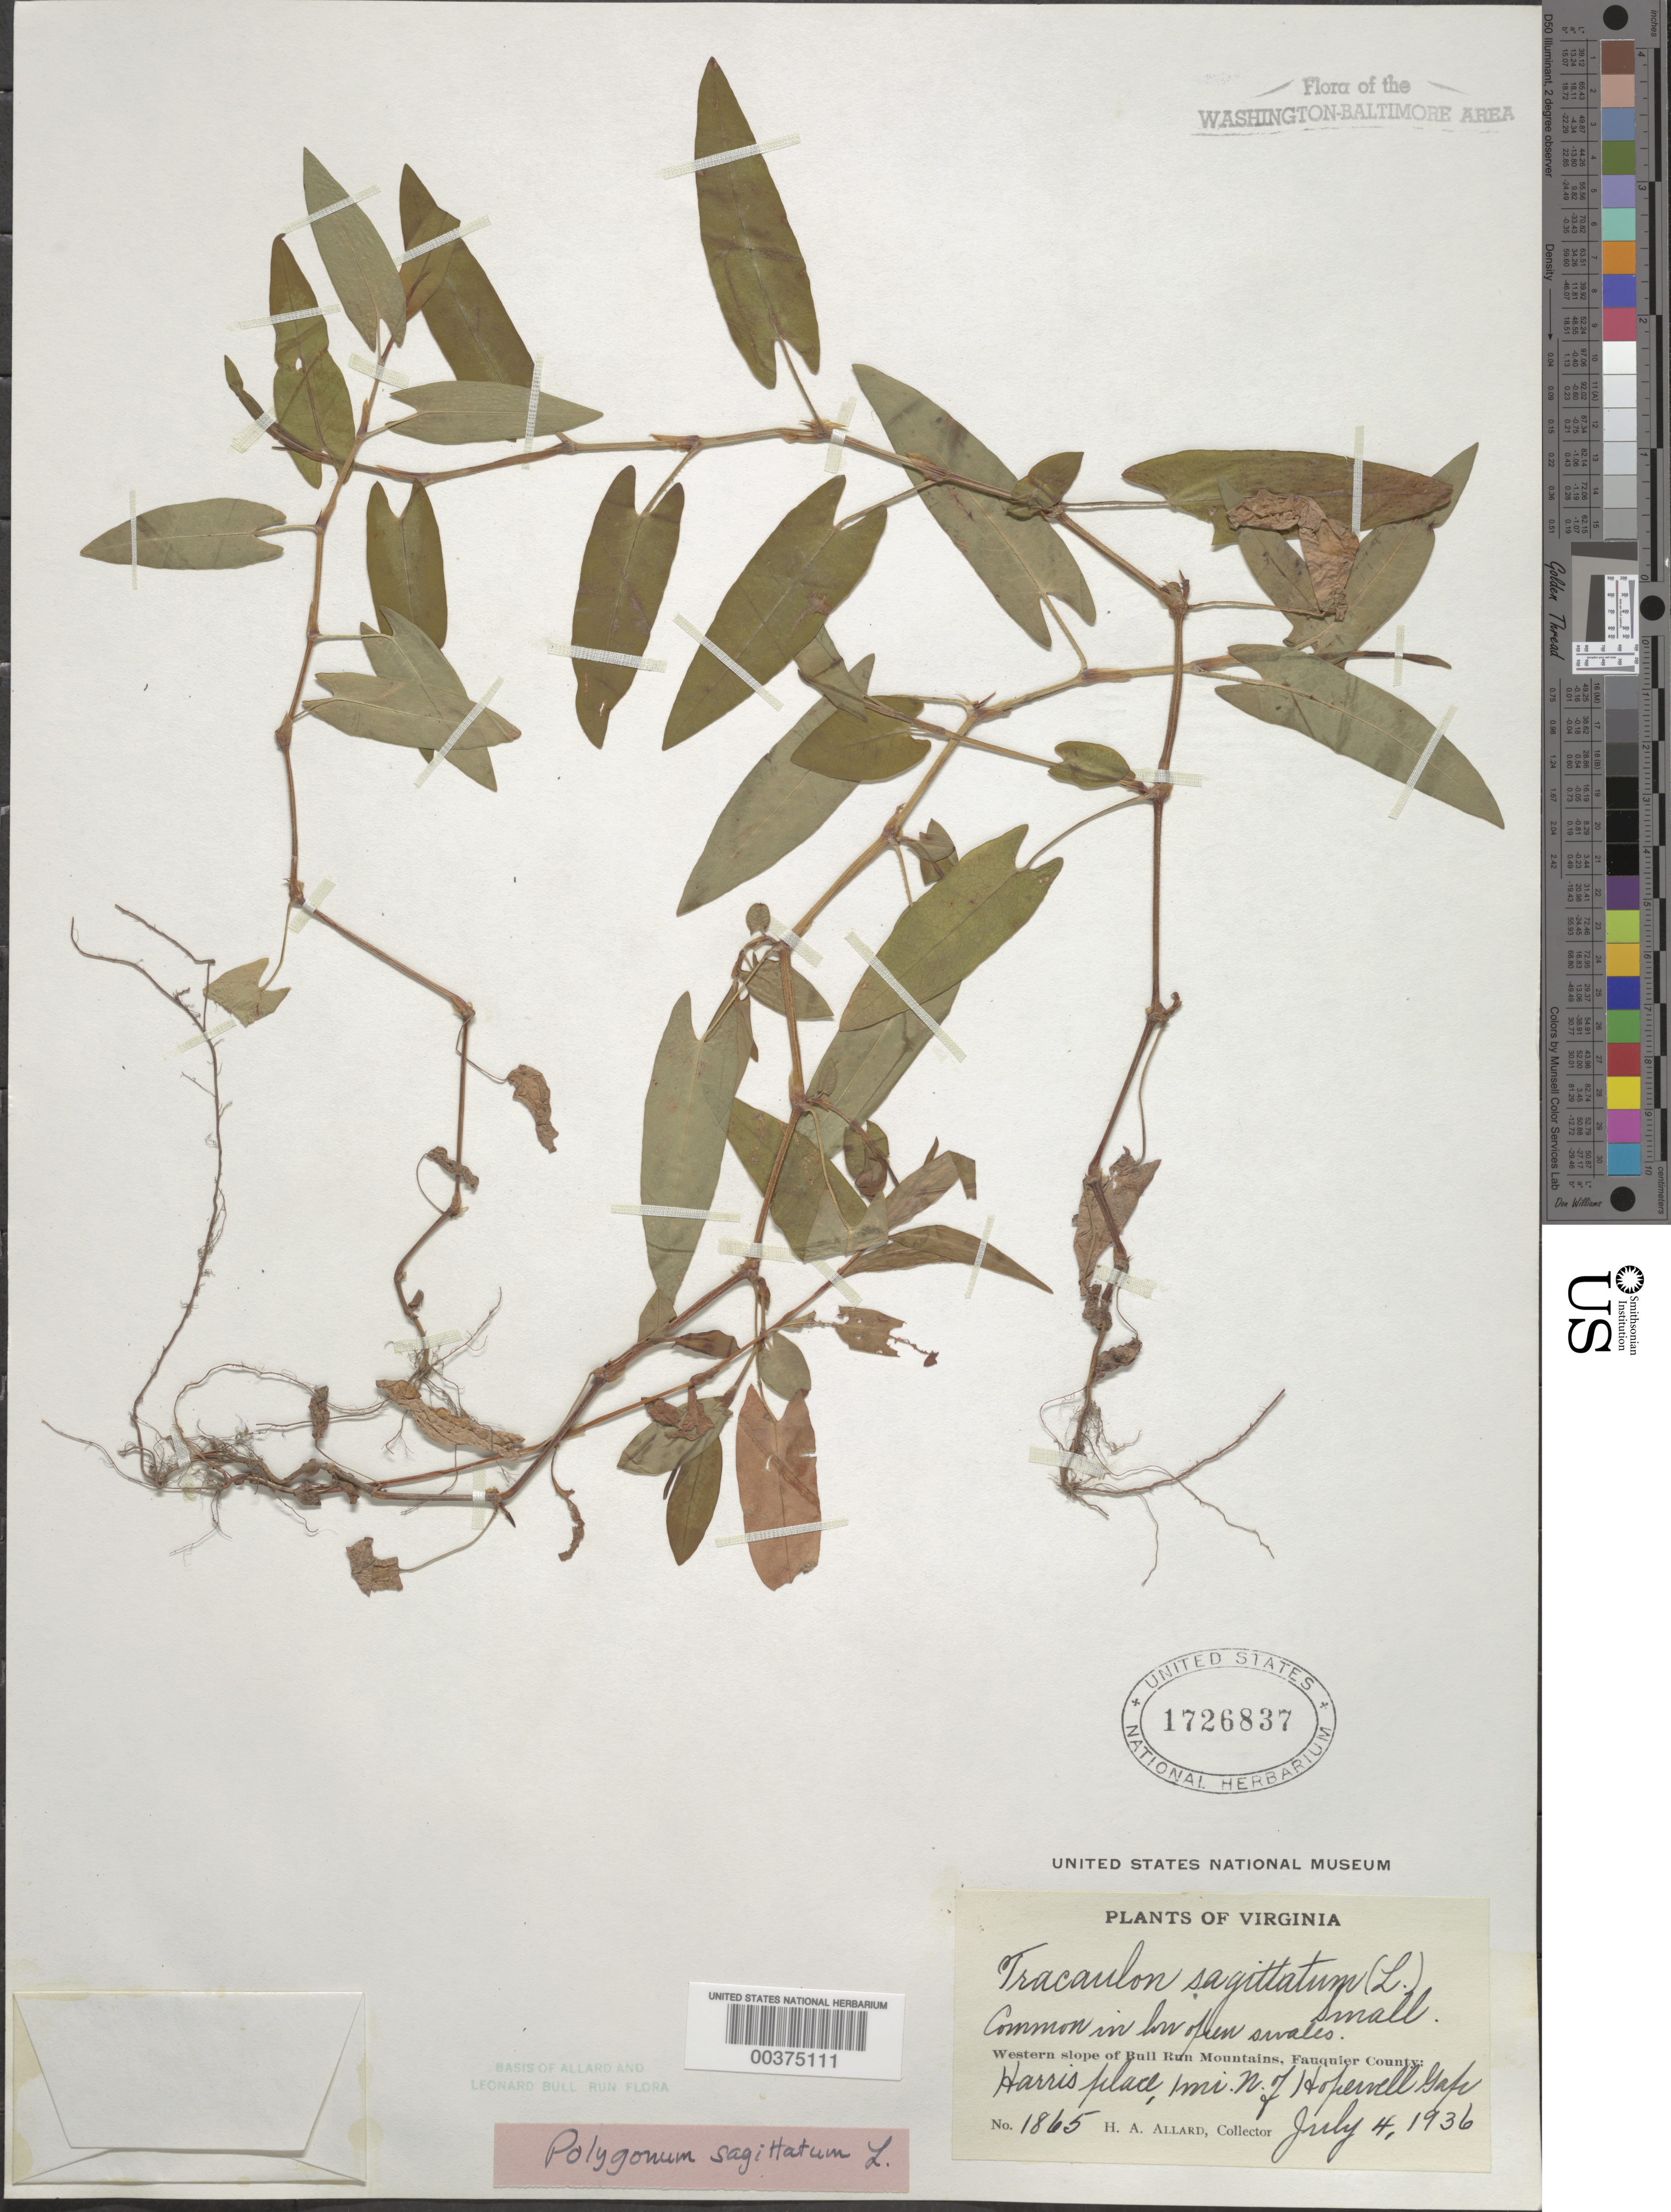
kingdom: Plantae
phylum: Tracheophyta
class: Magnoliopsida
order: Caryophyllales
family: Polygonaceae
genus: Persicaria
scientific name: Persicaria sagittata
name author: (L.) H. Gross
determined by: Atha, D. E.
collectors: H. A. Allard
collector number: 1865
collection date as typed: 04 Jul 1936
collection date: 1936-07-04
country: United States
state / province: Virginia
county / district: Fauquier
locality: North of Hopewell Gap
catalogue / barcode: US 1726837